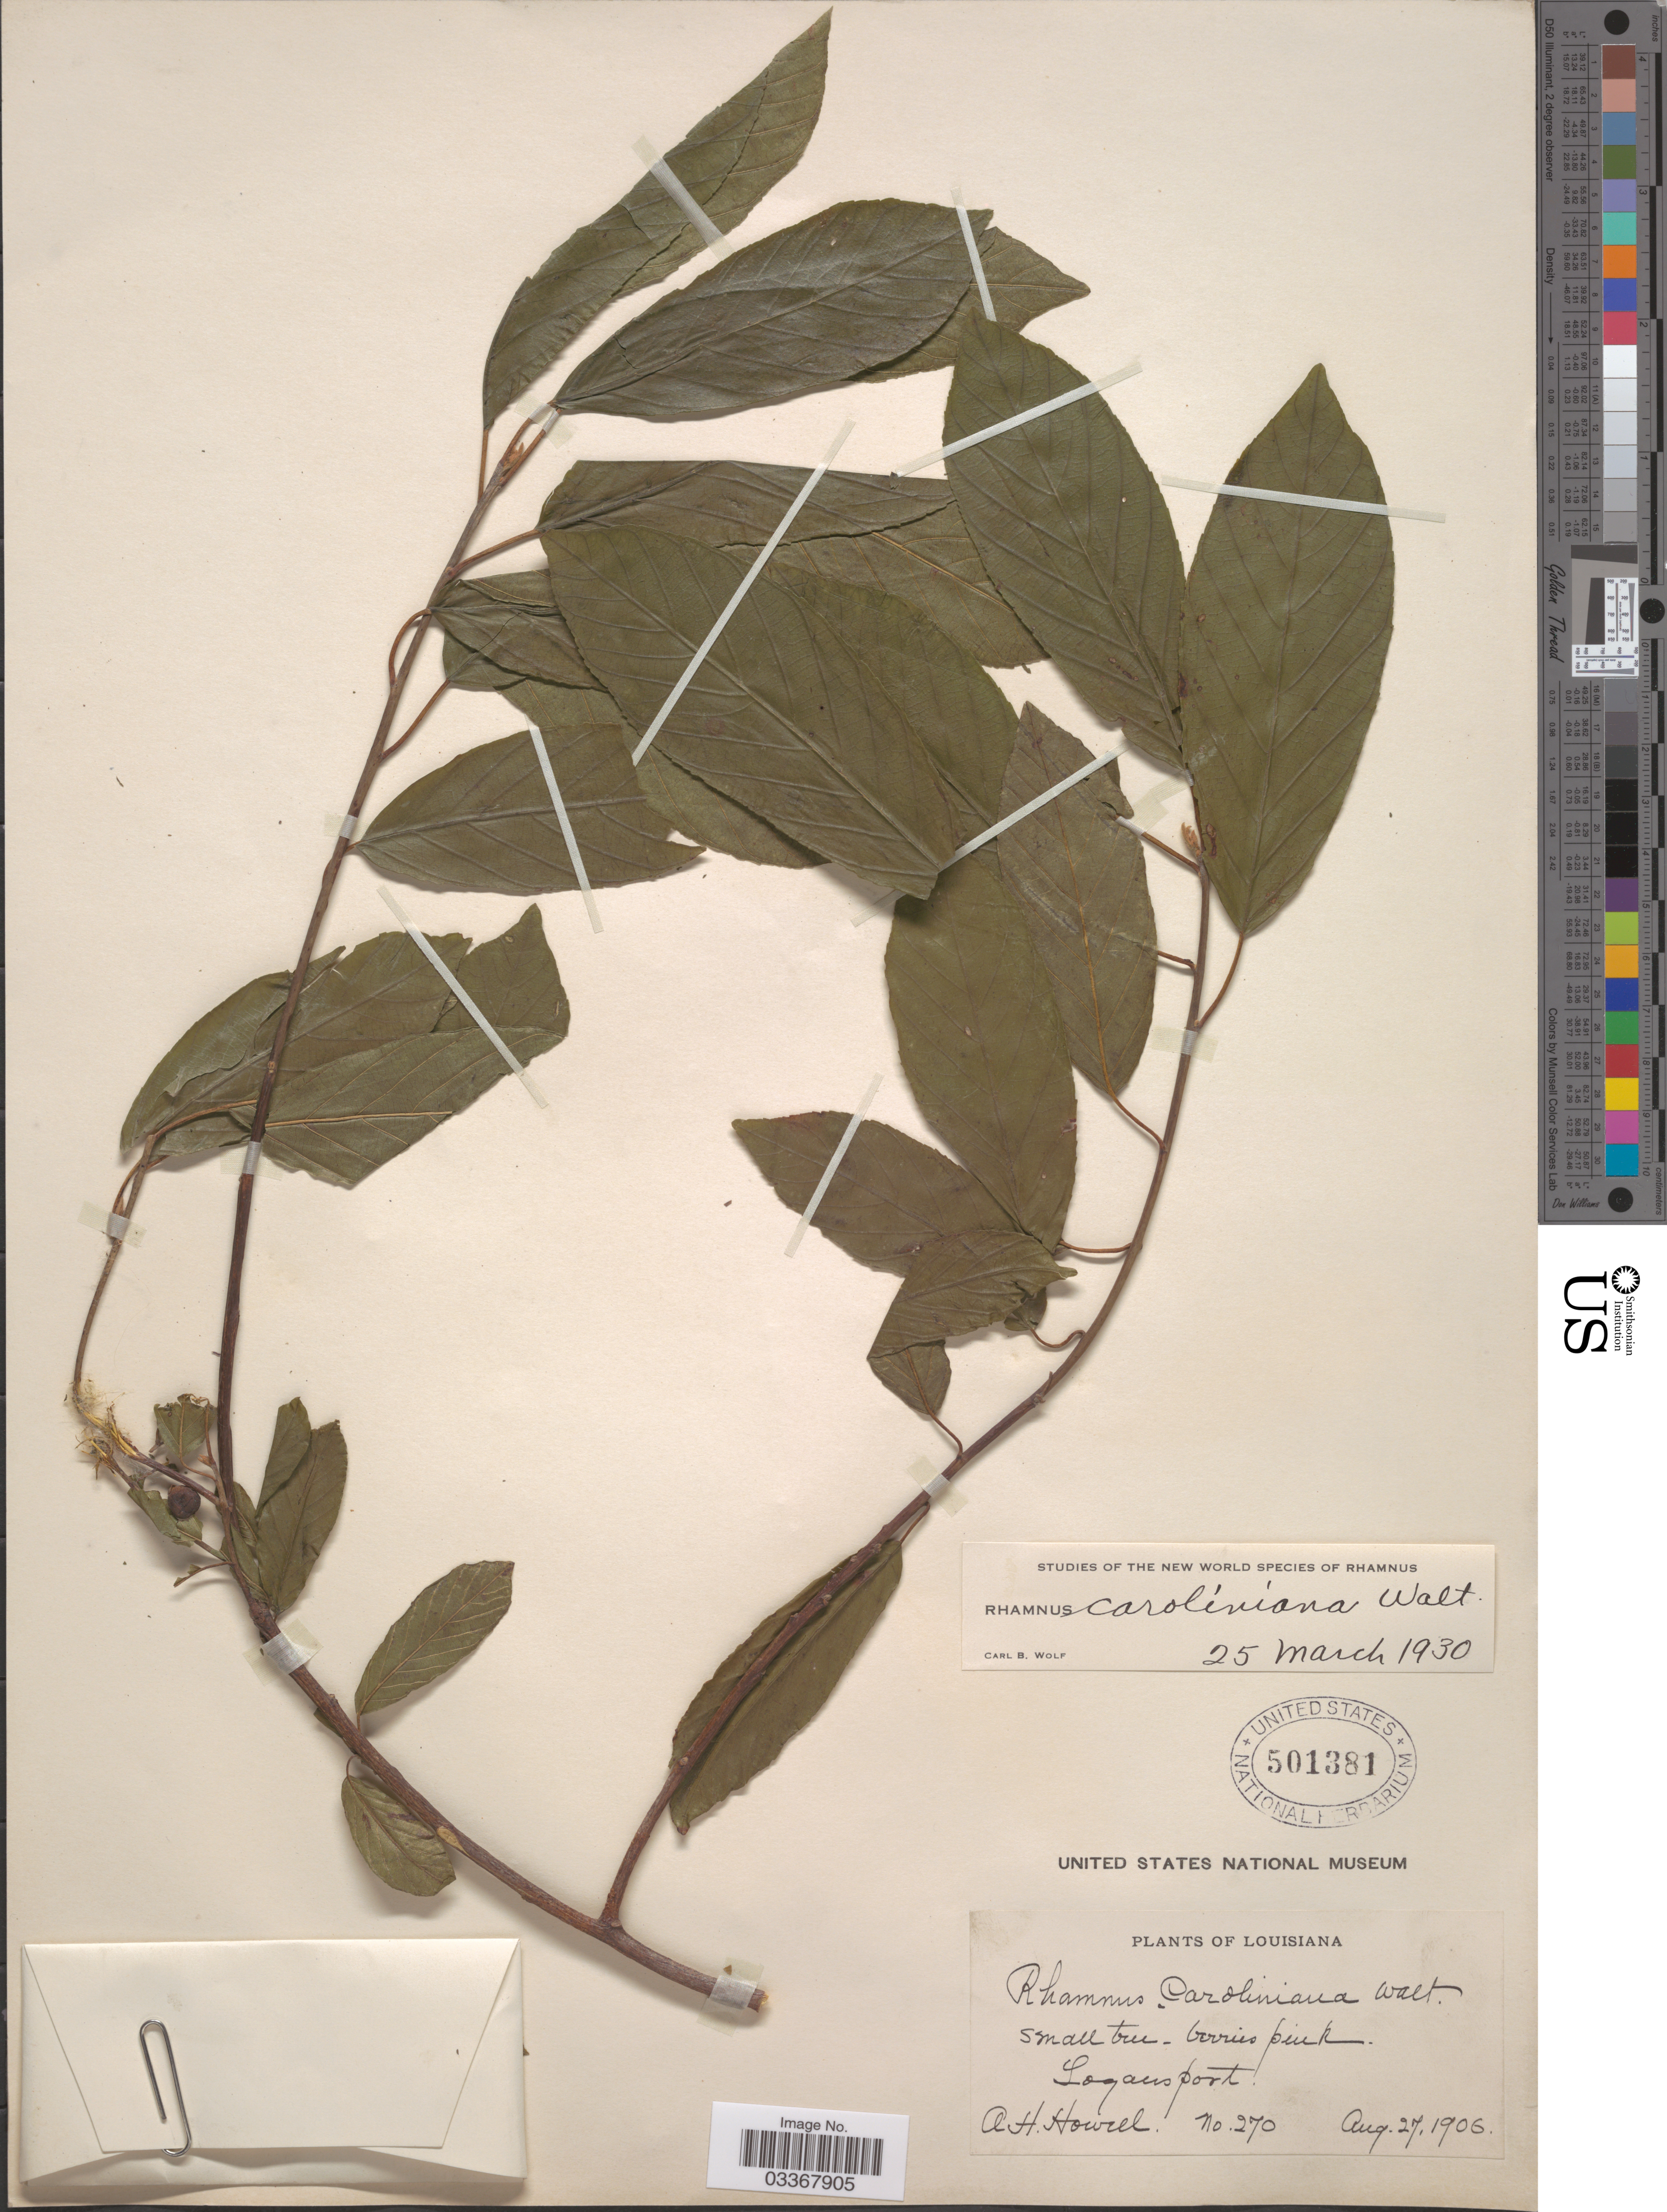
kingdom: Plantae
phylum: Tracheophyta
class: Magnoliopsida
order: Rosales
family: Rhamnaceae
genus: Frangula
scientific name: Frangula caroliniana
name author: (Walter) A. Gray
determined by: Strong, Mark T., (BOT), Smithsonian Institution - National Museum of Natural History (UNITED STATES)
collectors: A. Howell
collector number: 270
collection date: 1906-08-27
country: United States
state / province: Louisiana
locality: Logans port.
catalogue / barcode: US 501381